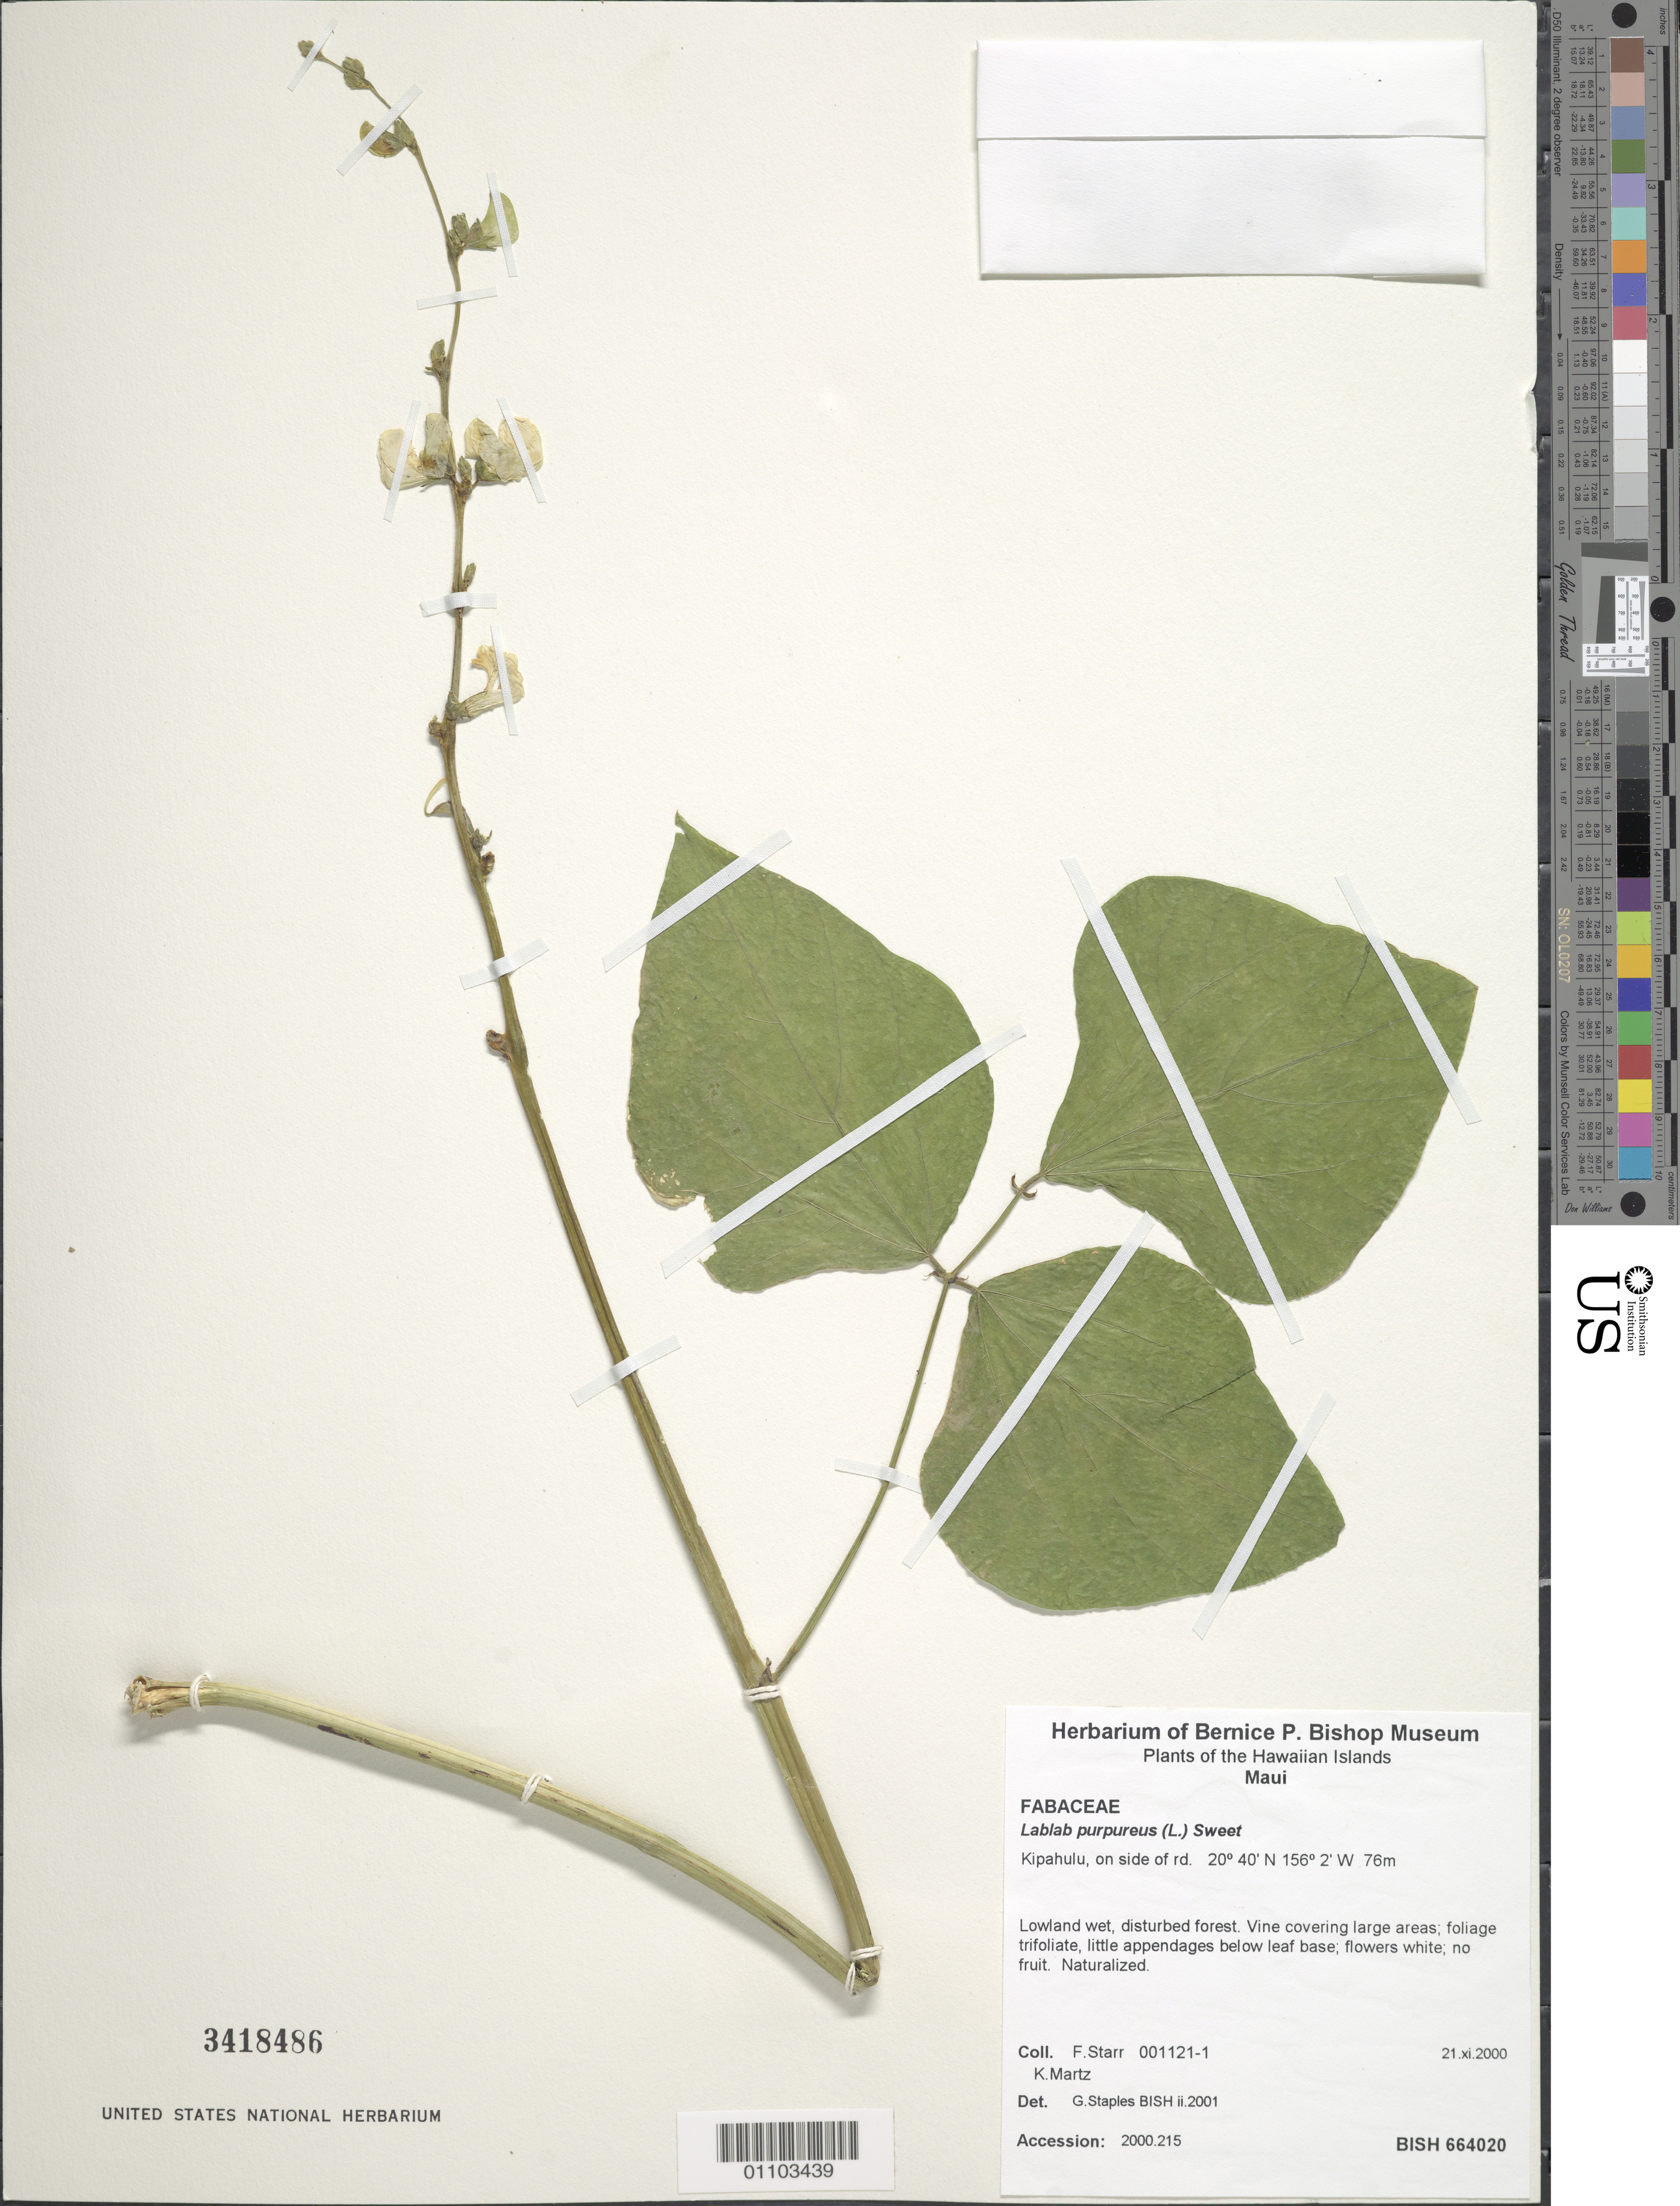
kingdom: Plantae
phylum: Tracheophyta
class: Magnoliopsida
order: Fabales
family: Fabaceae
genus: Lablab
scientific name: Lablab purpureus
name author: (L.) Sweet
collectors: F. Starr & K. Martz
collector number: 001121-1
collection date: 2000-12-21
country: United States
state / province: Hawaii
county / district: Maui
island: Maui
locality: Kipahulu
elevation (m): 76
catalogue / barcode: US 3418486